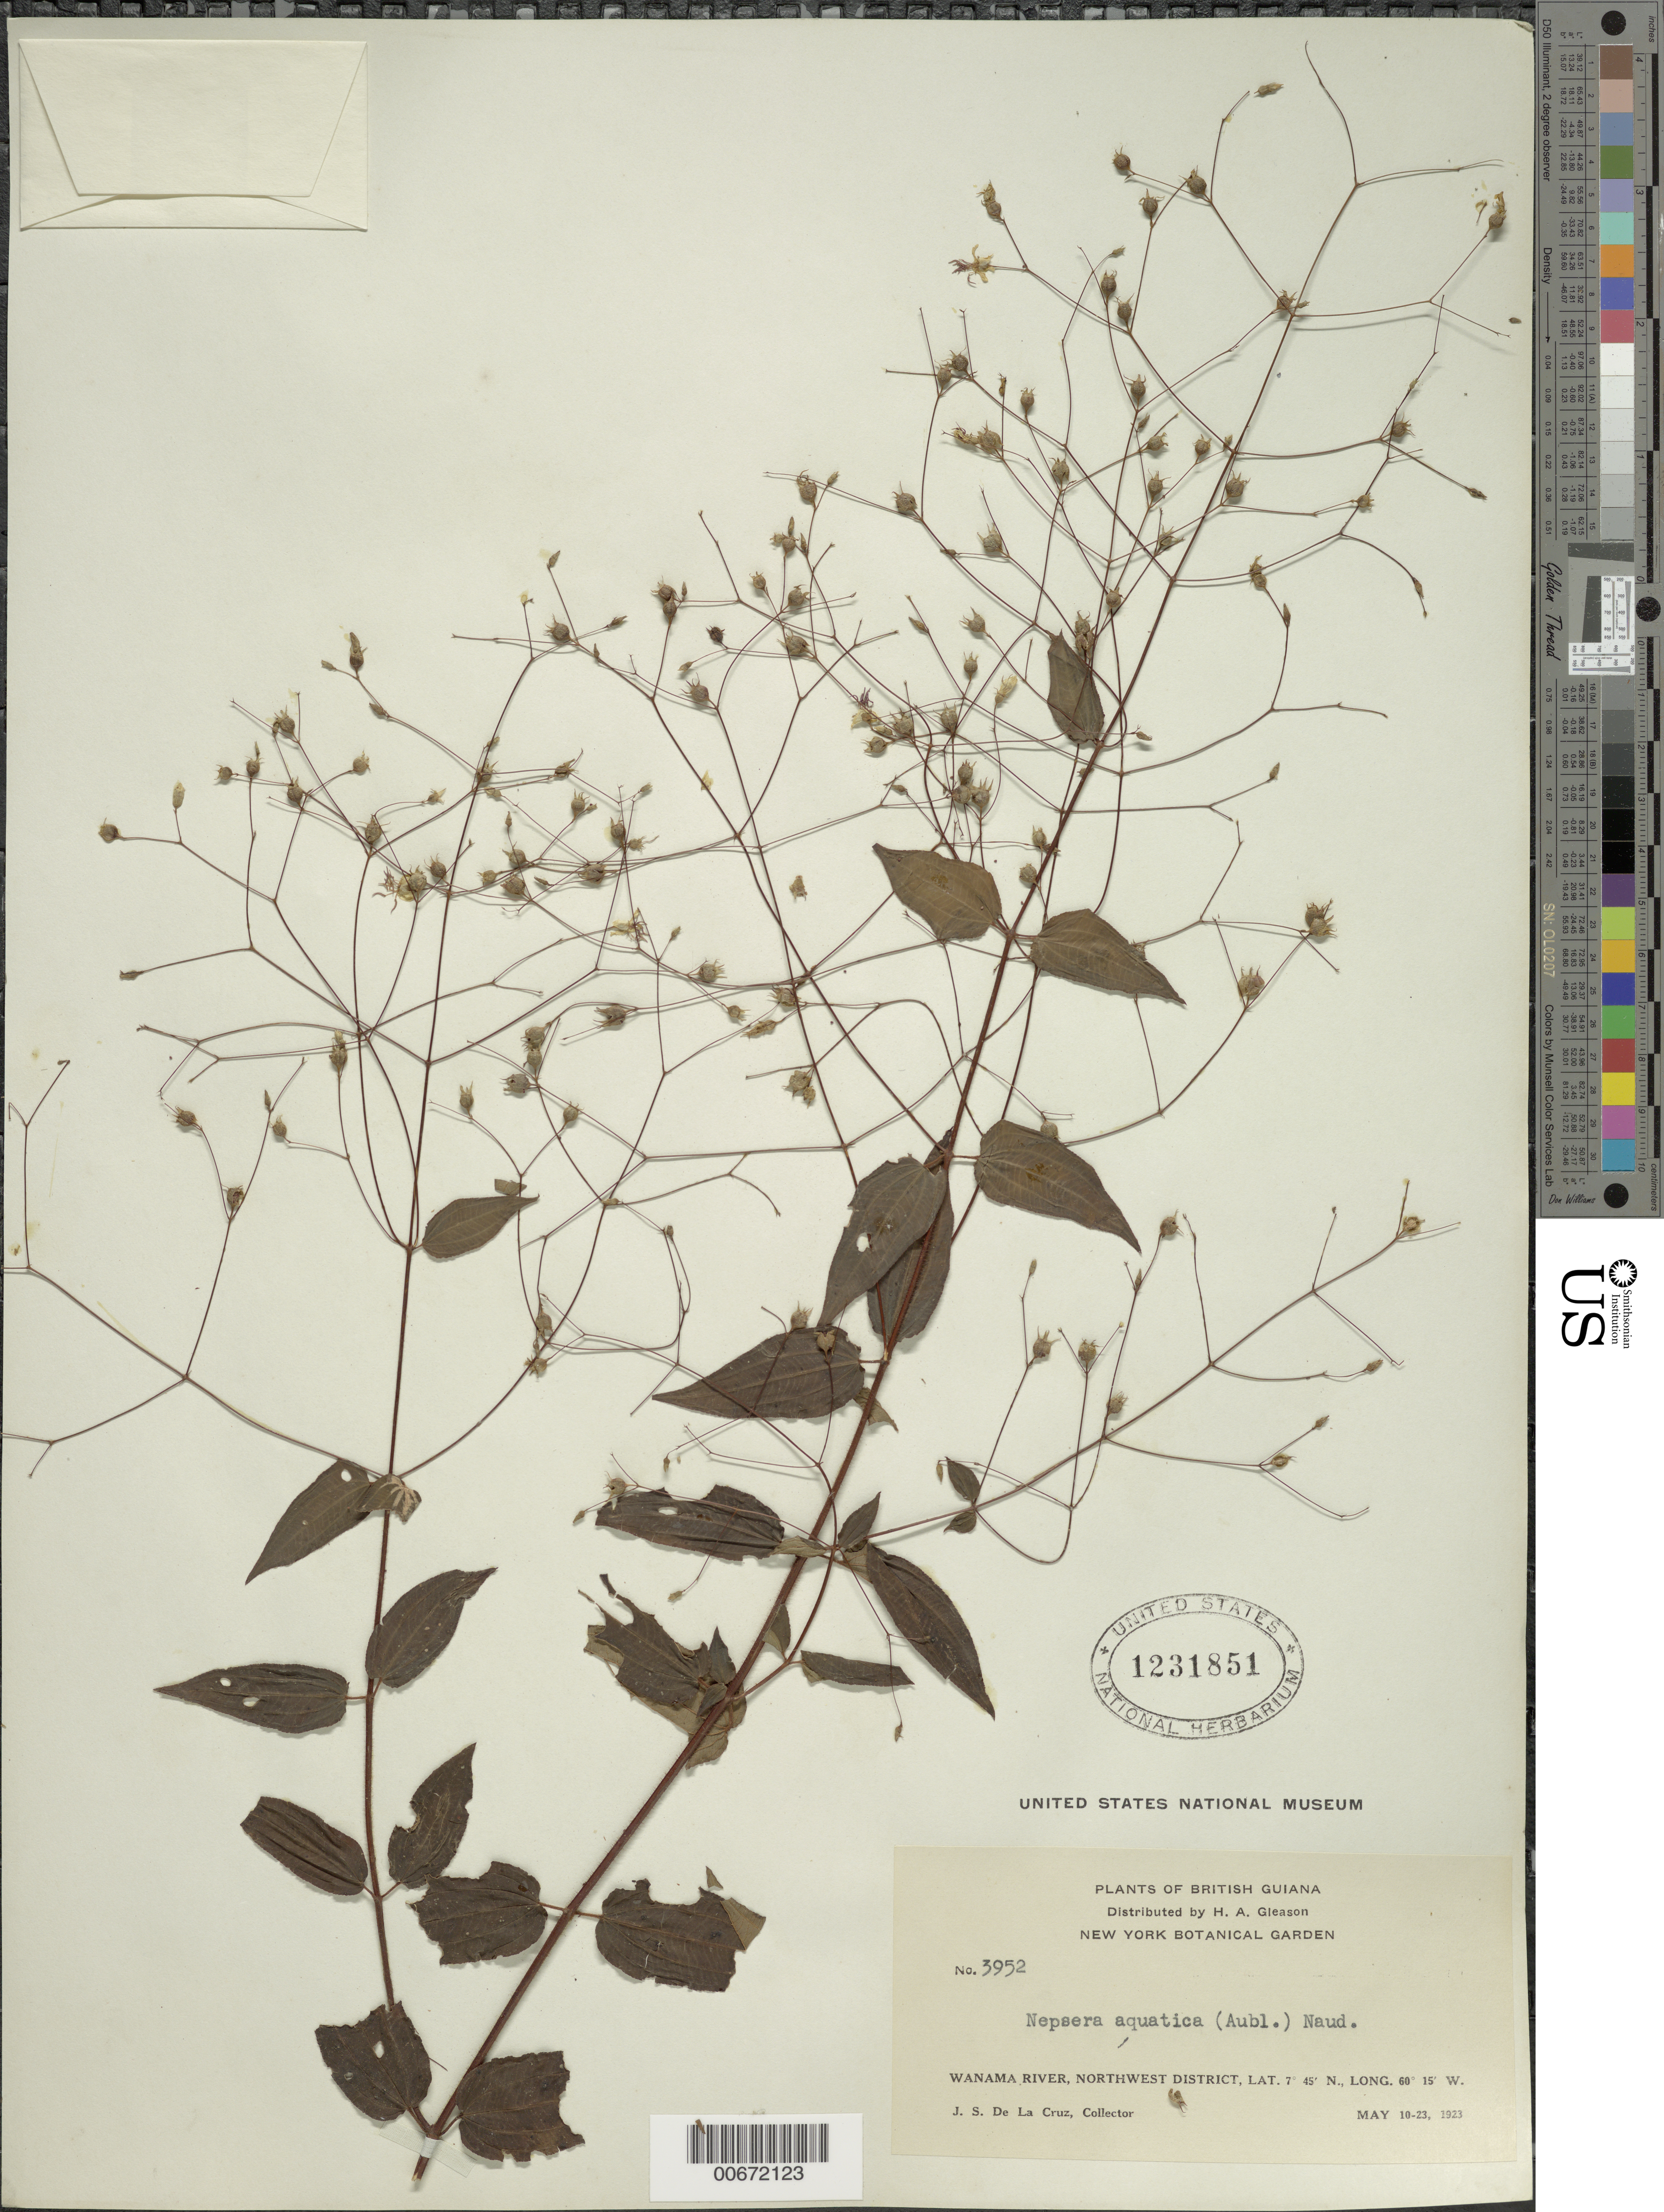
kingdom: Plantae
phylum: Tracheophyta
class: Magnoliopsida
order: Myrtales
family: Melastomataceae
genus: Nepsera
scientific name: Nepsera aquatica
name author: (Aubl.) Naudin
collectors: J. S. de la Cruz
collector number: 3952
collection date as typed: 10-May-23 to 23-May-23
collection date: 1923-05-10/1923-05-23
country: Guyana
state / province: Barima-Waini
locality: Wanama R., NW District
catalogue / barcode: US 1231851